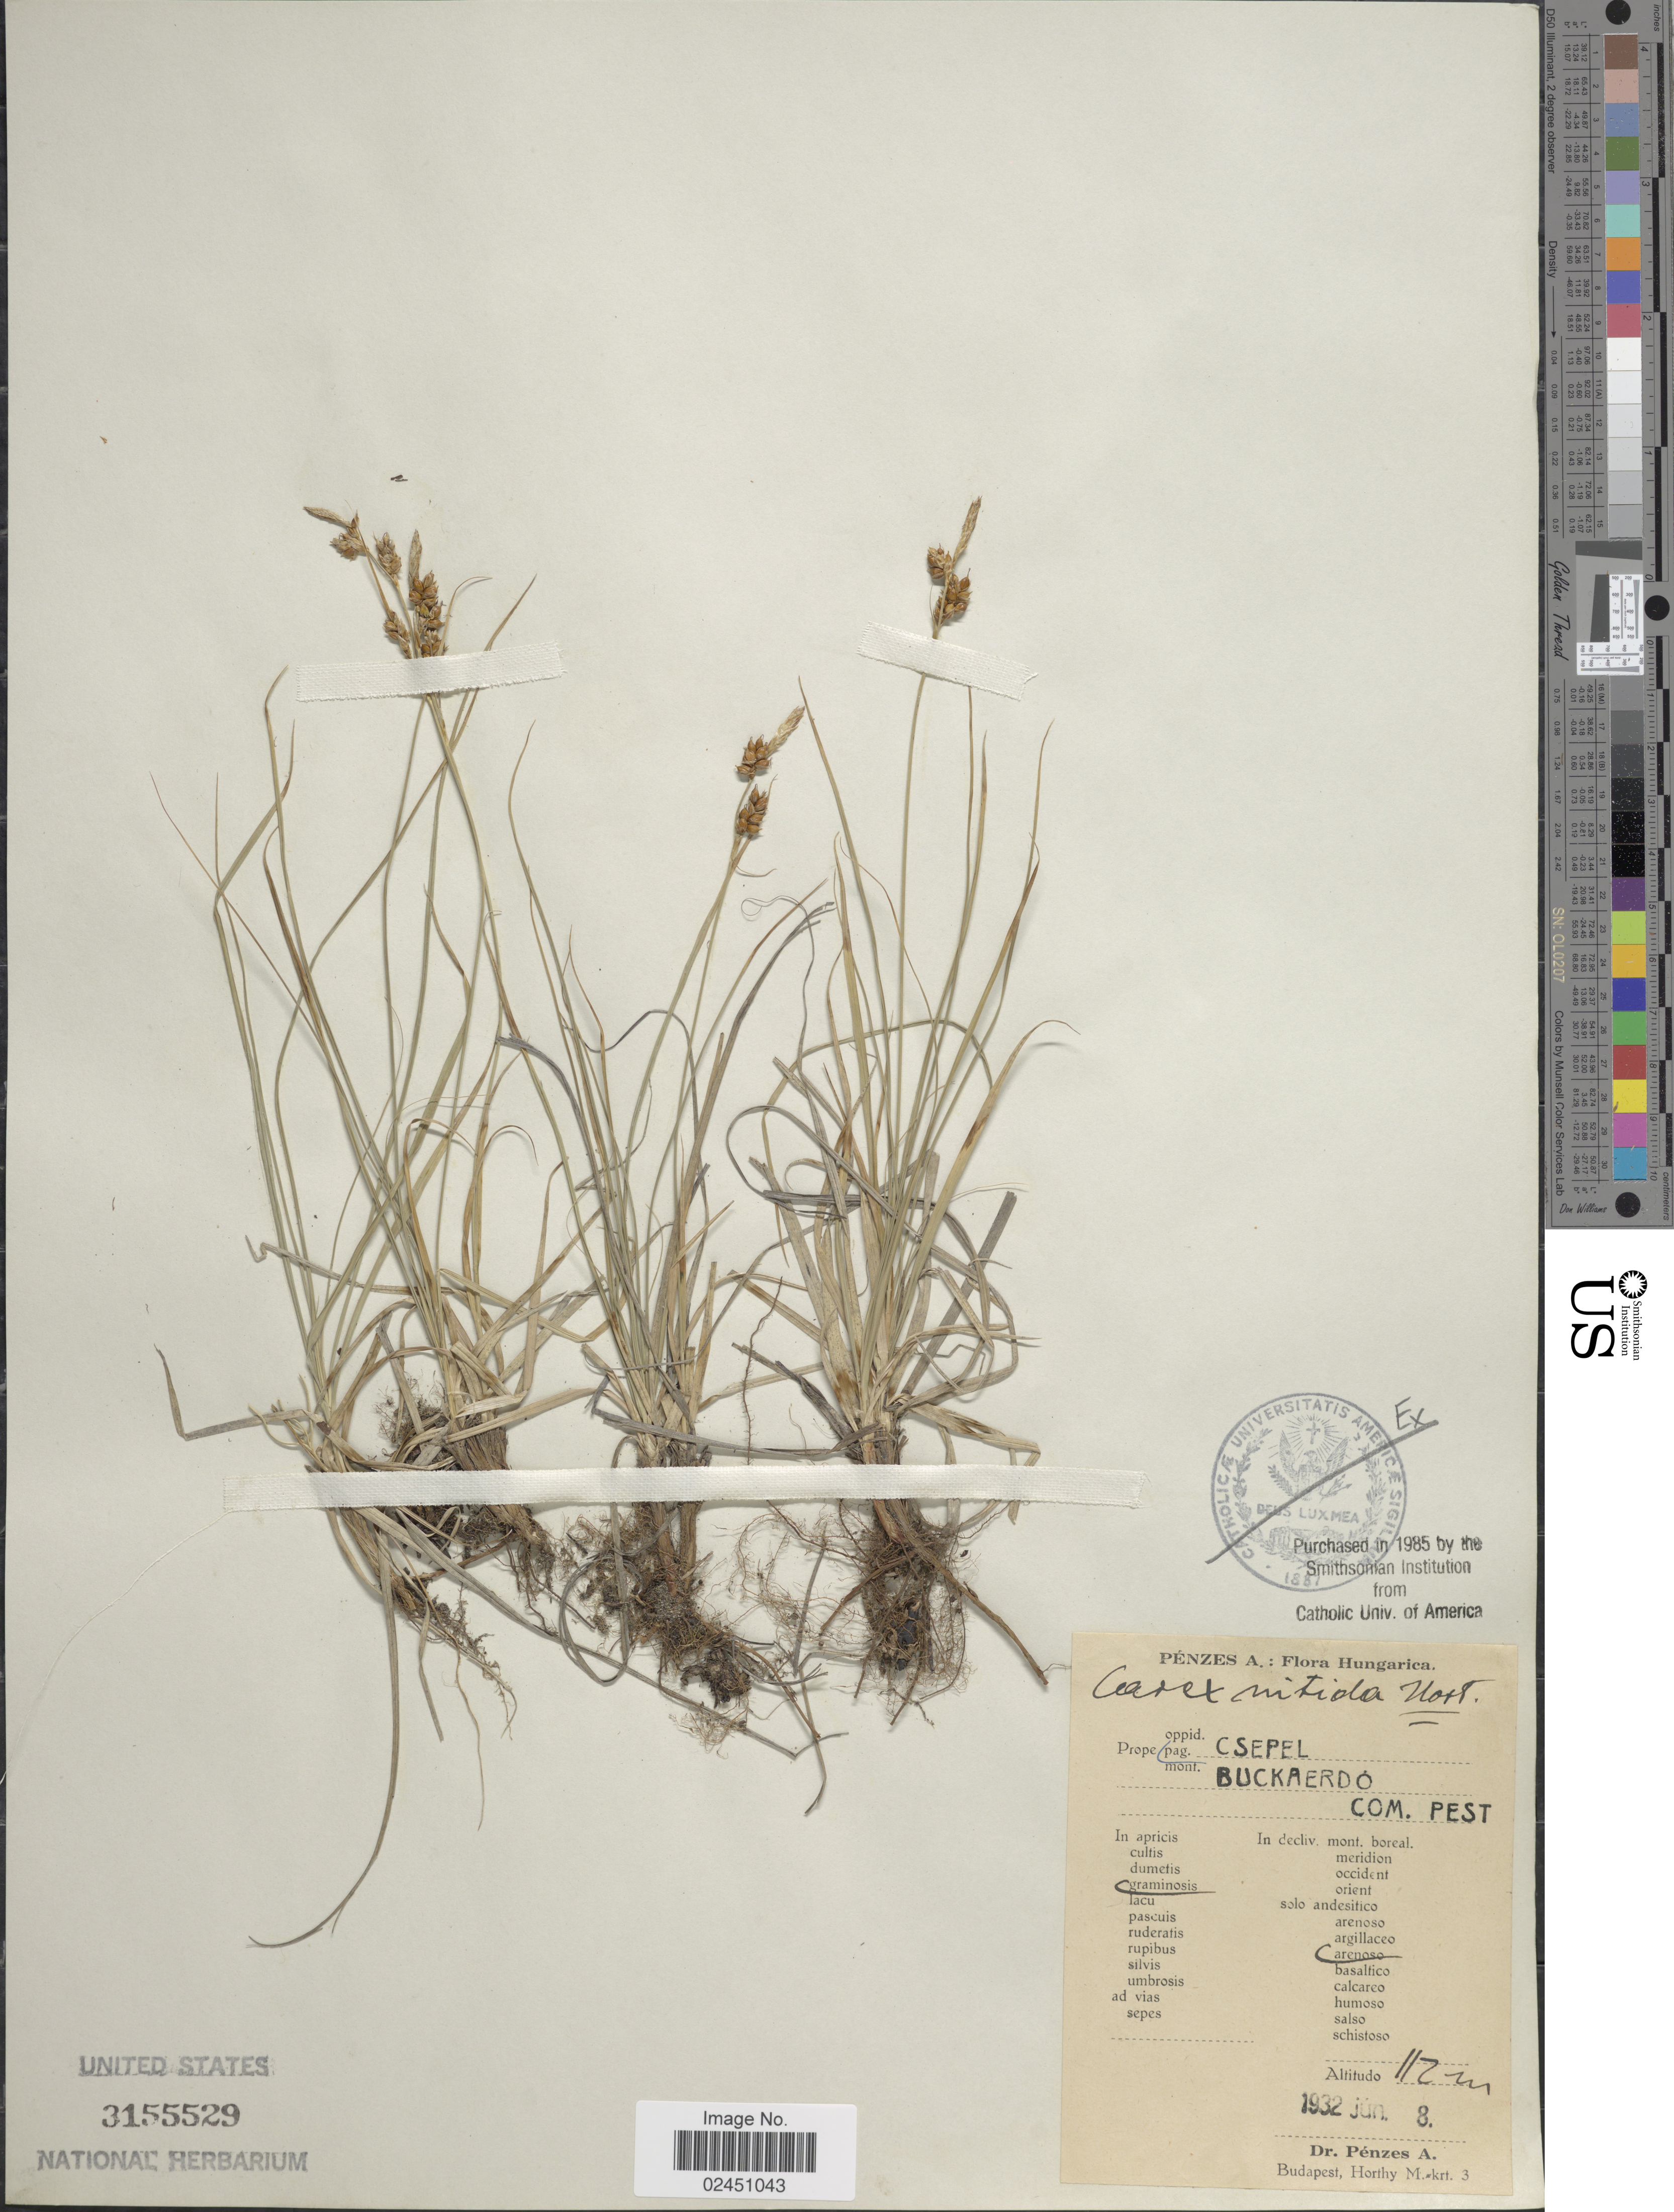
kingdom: Plantae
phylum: Tracheophyta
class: Liliopsida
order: Poales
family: Cyperaceae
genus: Carex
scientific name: Carex liparocarpos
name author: Gaudin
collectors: A. Pénzes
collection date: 1932-06-08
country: Hungary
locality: Csepel, Buckaerdo Com. Pest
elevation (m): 112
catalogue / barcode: US 3155529